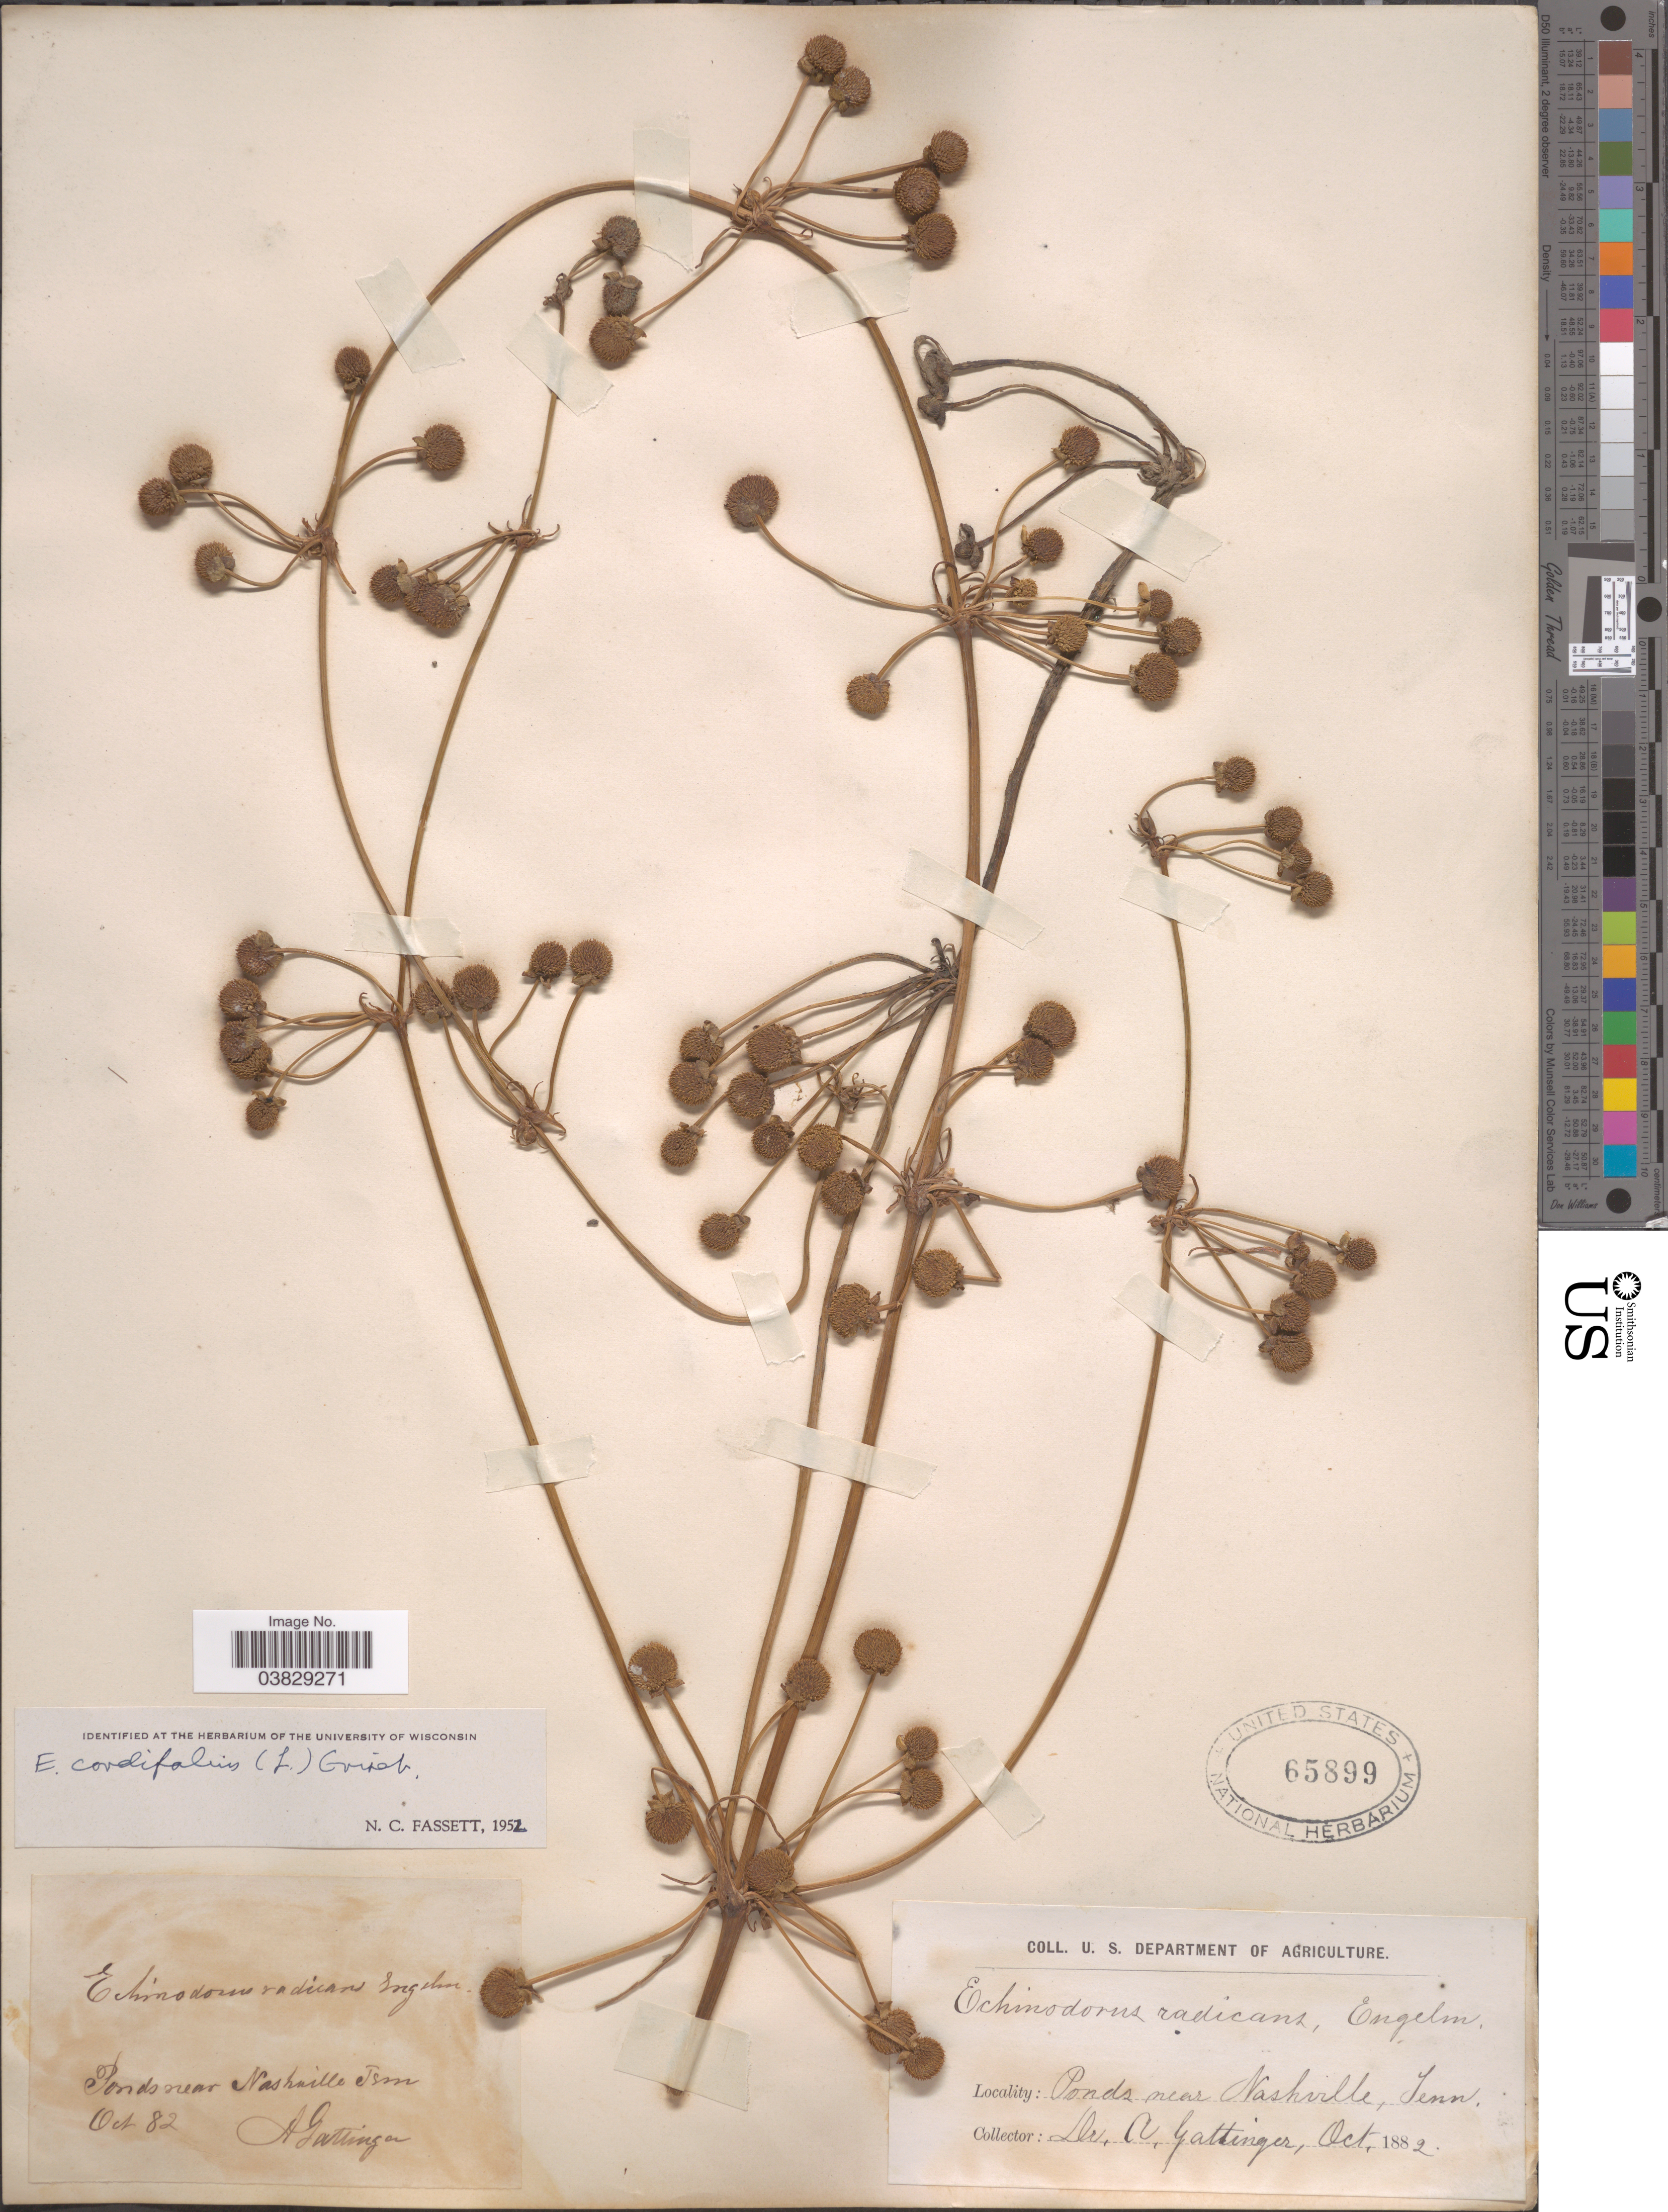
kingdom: Plantae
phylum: Tracheophyta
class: Liliopsida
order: Alismatales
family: Alismataceae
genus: Echinodorus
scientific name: Echinodorus cordifolius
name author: (L.) Griseb.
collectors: A. Gattinger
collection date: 1882-10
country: United States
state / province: Tennessee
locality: Ponds near Nashville.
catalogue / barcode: US 65899